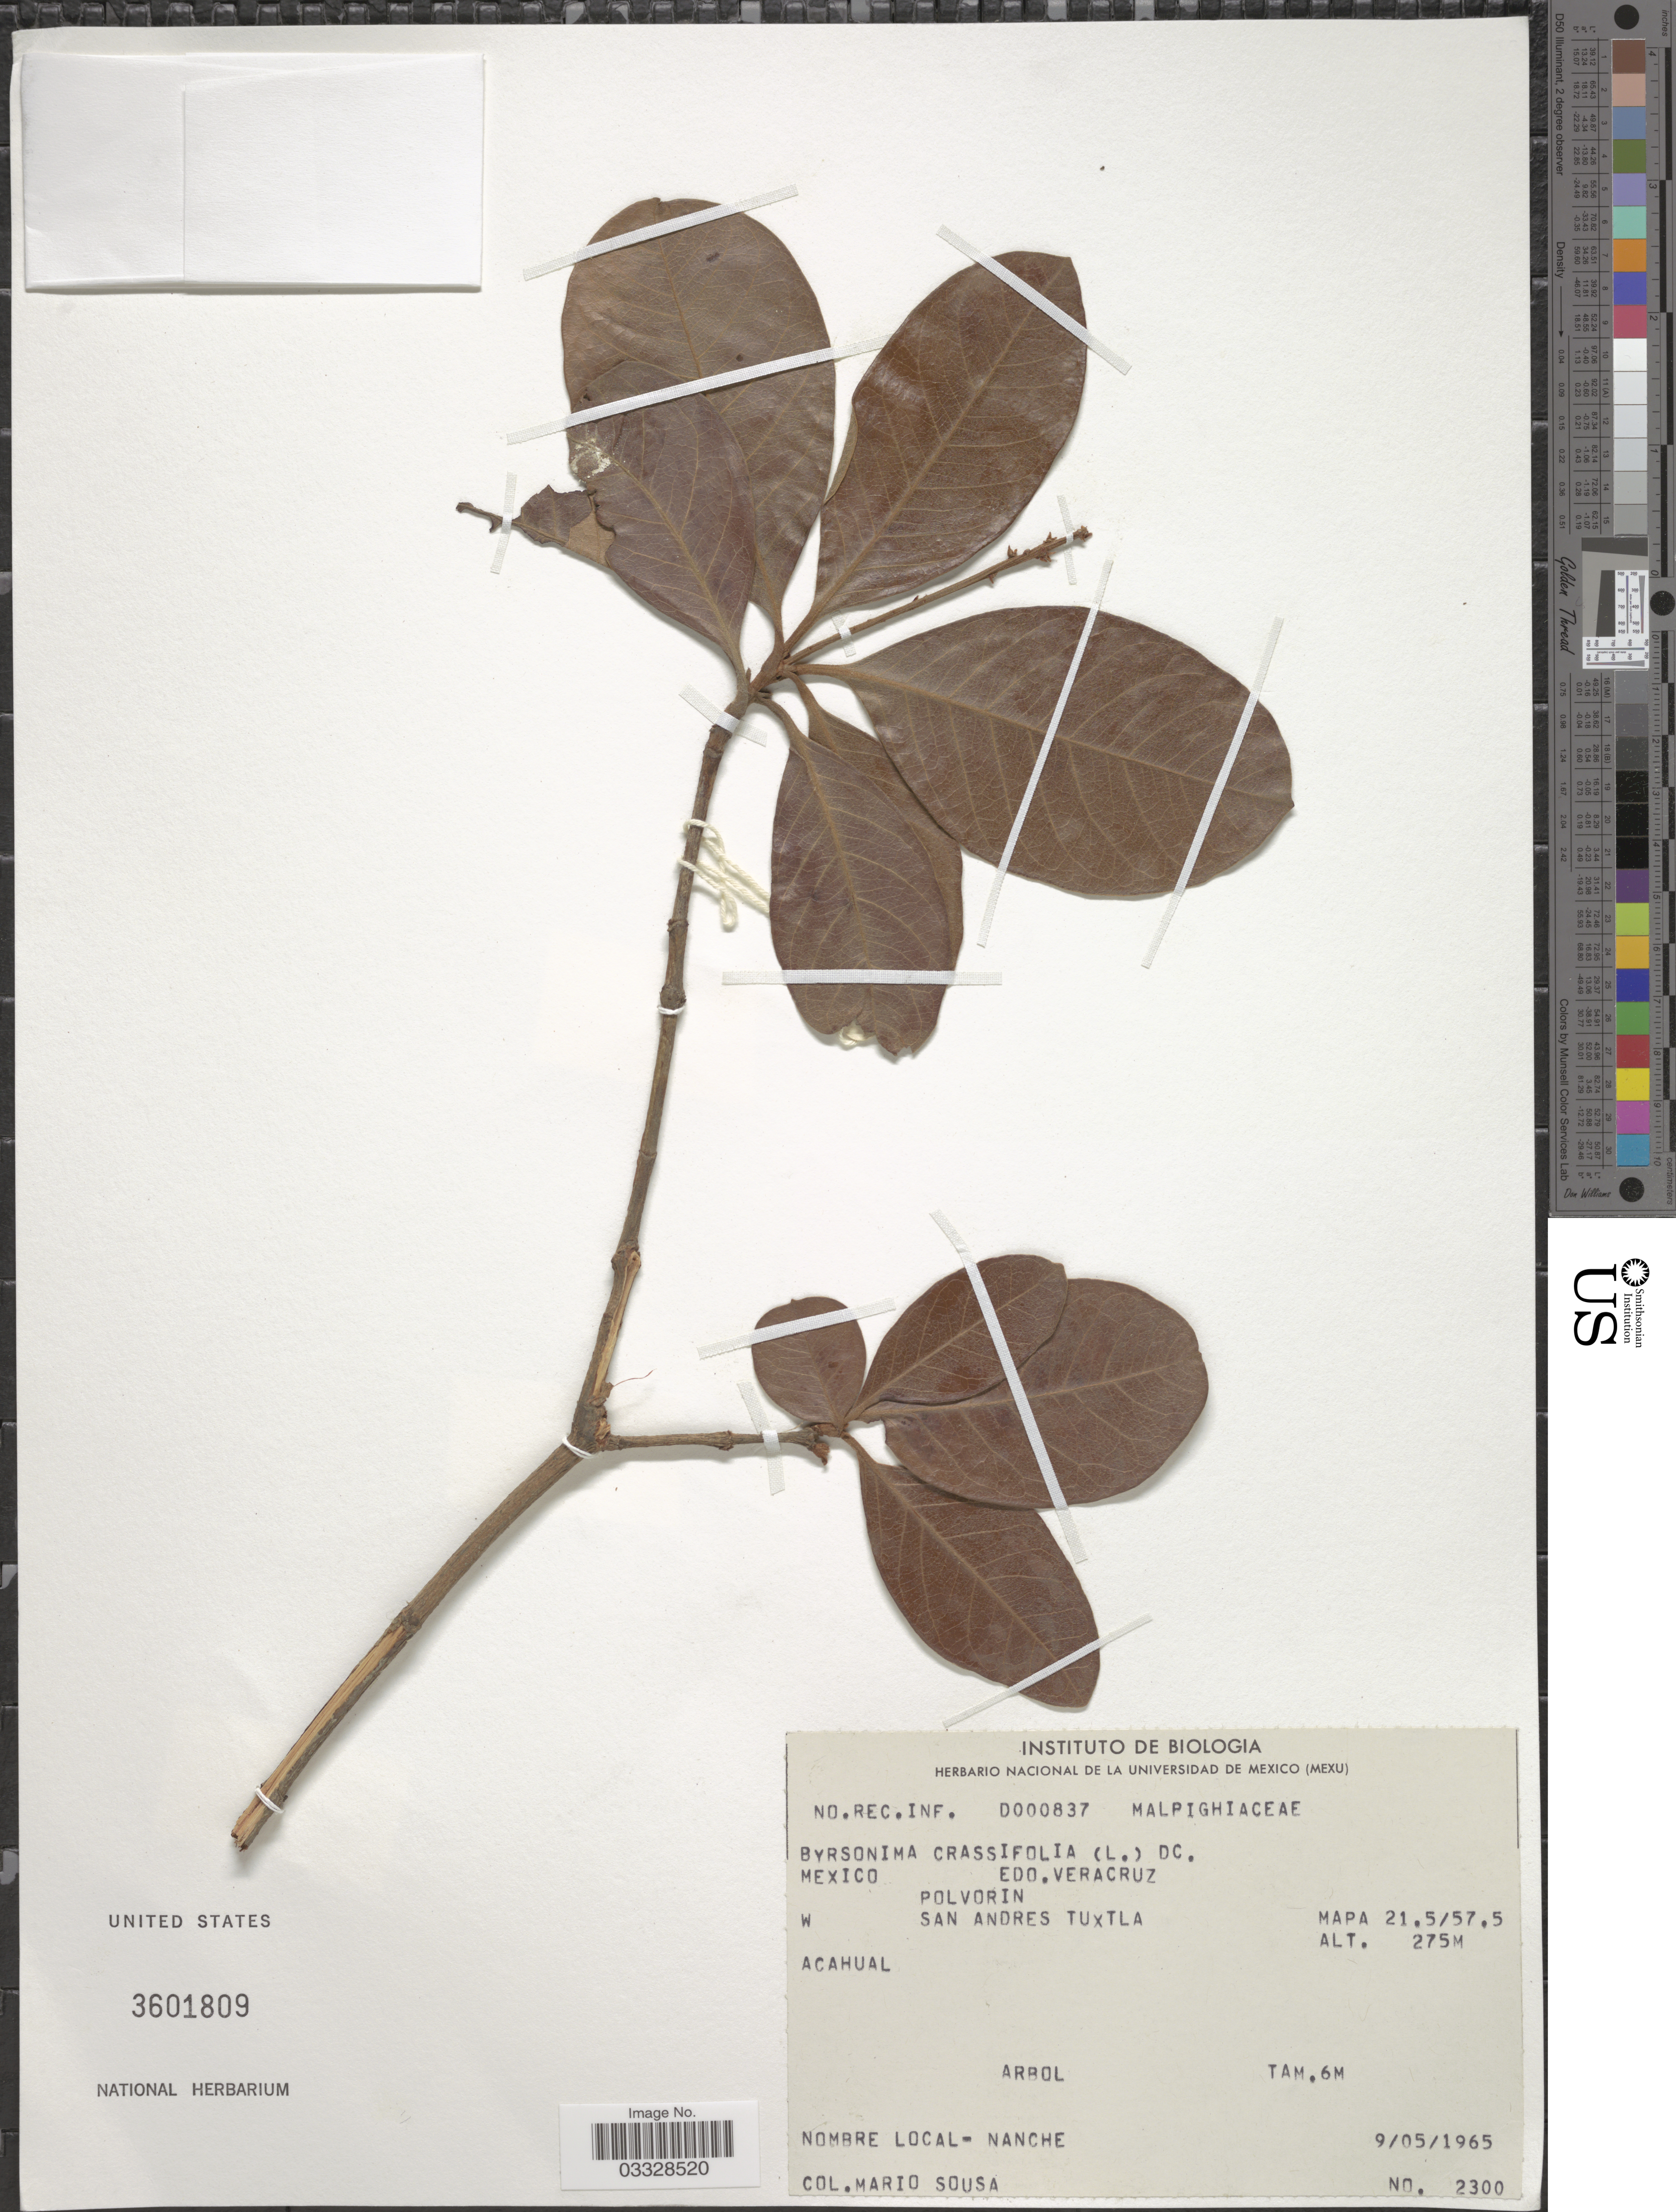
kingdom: Plantae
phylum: Tracheophyta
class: Magnoliopsida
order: Malpighiales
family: Malpighiaceae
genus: Byrsonima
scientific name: Byrsonima crassifolia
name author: (L.) Kunth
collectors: M. Sousa S.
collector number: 2300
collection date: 1965-05-09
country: Mexico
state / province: Veracruz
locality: Veracruz. San Andres Tuxtla. Mapa 21.5/57.5.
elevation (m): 275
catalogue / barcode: US 3601809